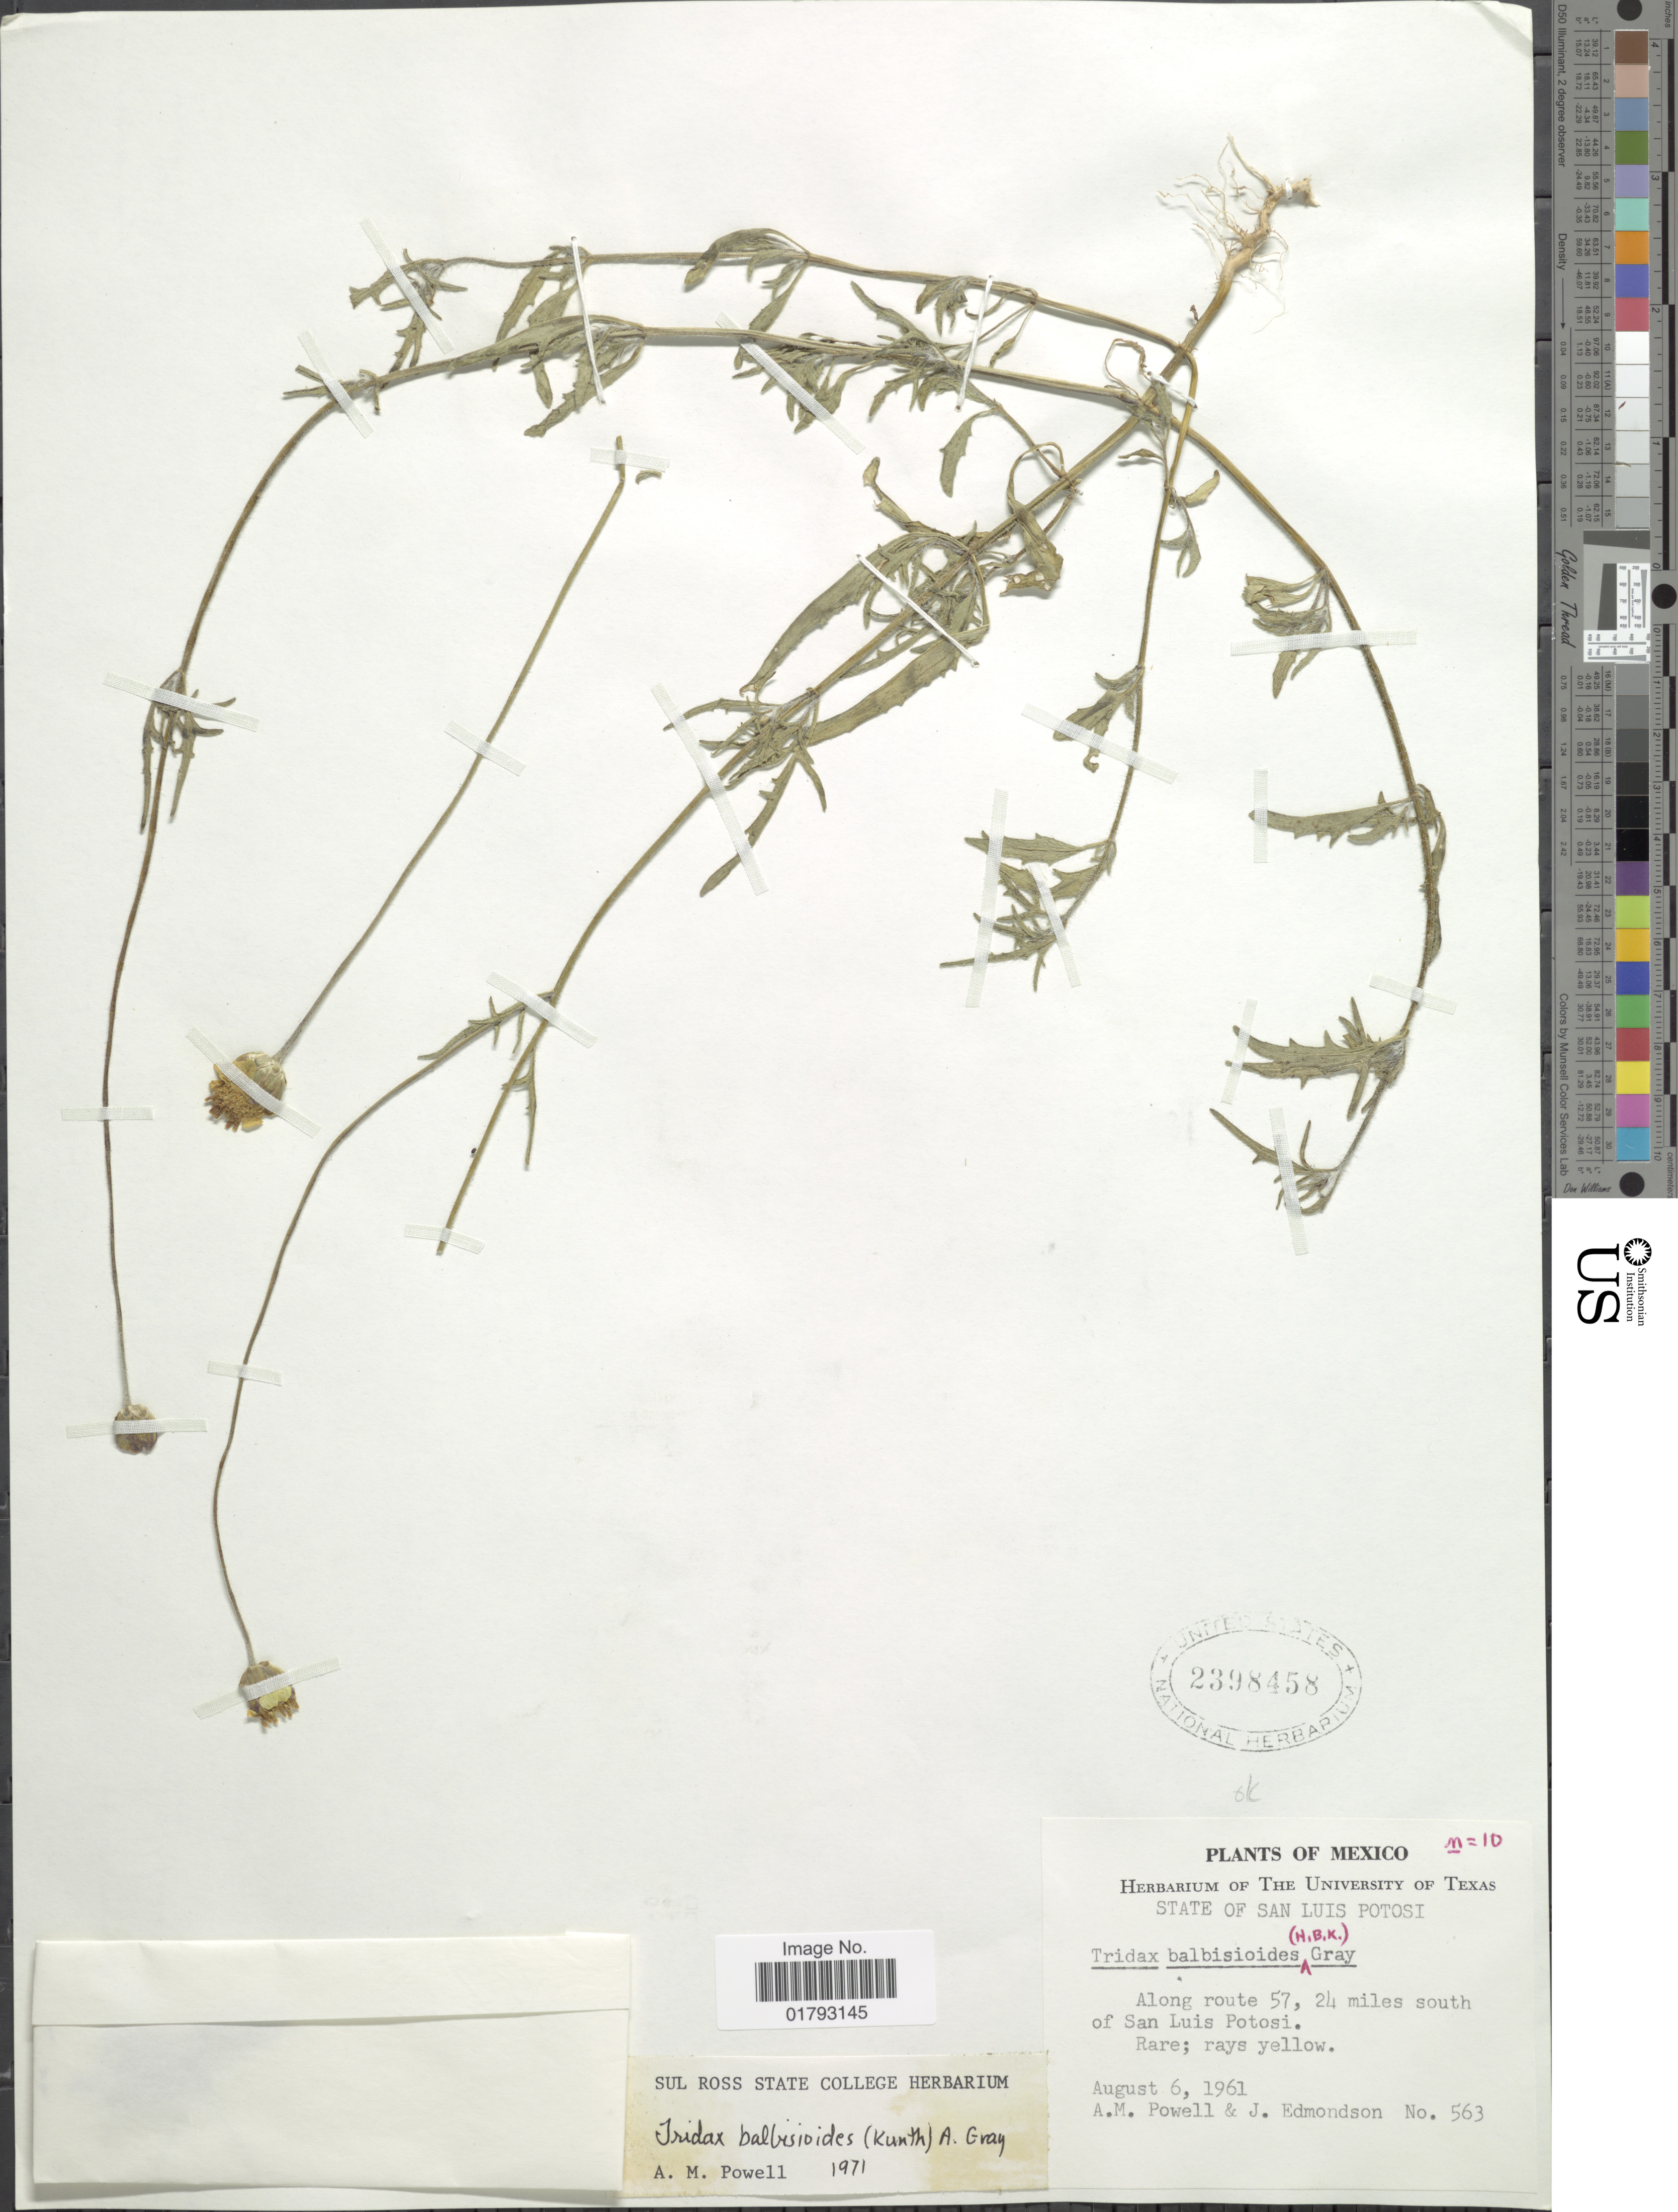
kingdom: Plantae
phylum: Tracheophyta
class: Magnoliopsida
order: Asterales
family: Asteraceae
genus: Tridax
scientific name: Tridax balbisioides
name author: (Kunth) A. Gray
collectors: A. M. Powell & J. Edmondson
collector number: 563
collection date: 1961-08-06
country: Mexico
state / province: San Luis Potosí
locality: State of San Luis Potosi, Along route 57, 24 miles south of San Luis Potosi.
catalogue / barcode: US 2398458